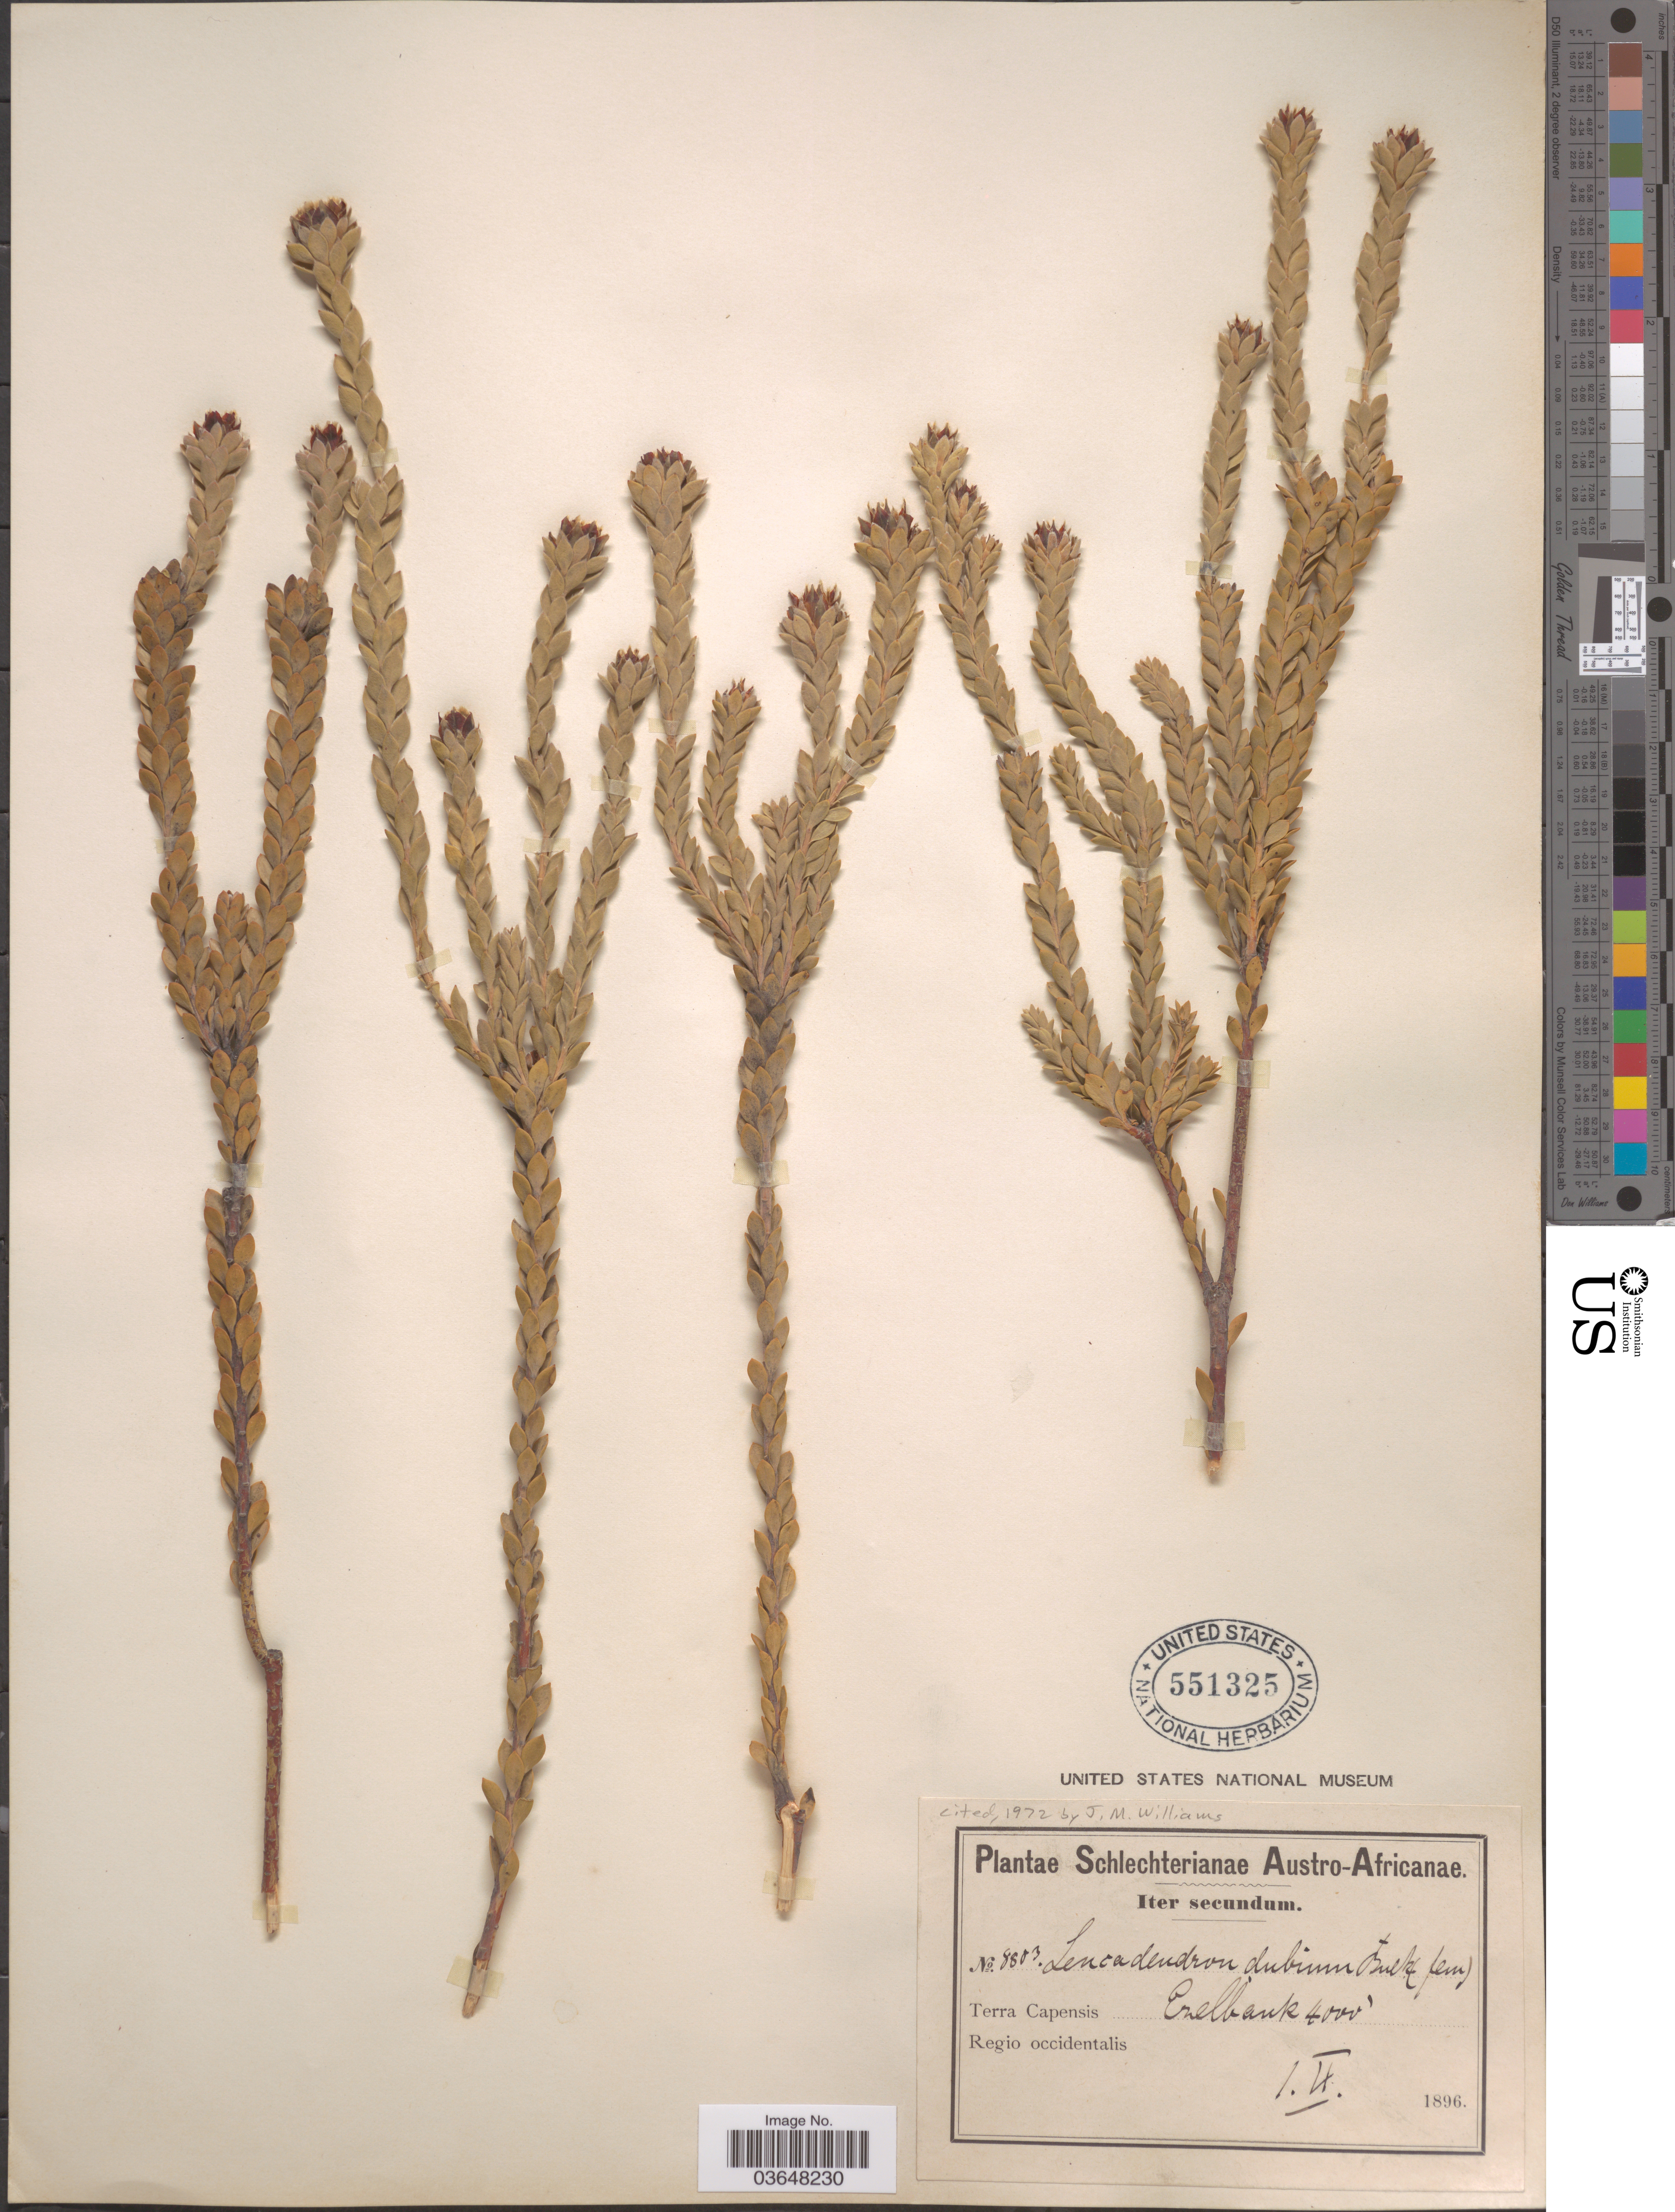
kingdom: Plantae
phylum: Tracheophyta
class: Magnoliopsida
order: Proteales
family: Proteaceae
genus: Leucadendron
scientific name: Leucadendron dubium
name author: E. Phillips & Hutch.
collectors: Schlechter, --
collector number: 8803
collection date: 1896-09-01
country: South Africa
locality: Austro-Africanae. Terra Capensis Ezelbank. Regio occidentalis.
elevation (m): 1219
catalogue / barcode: US 551325